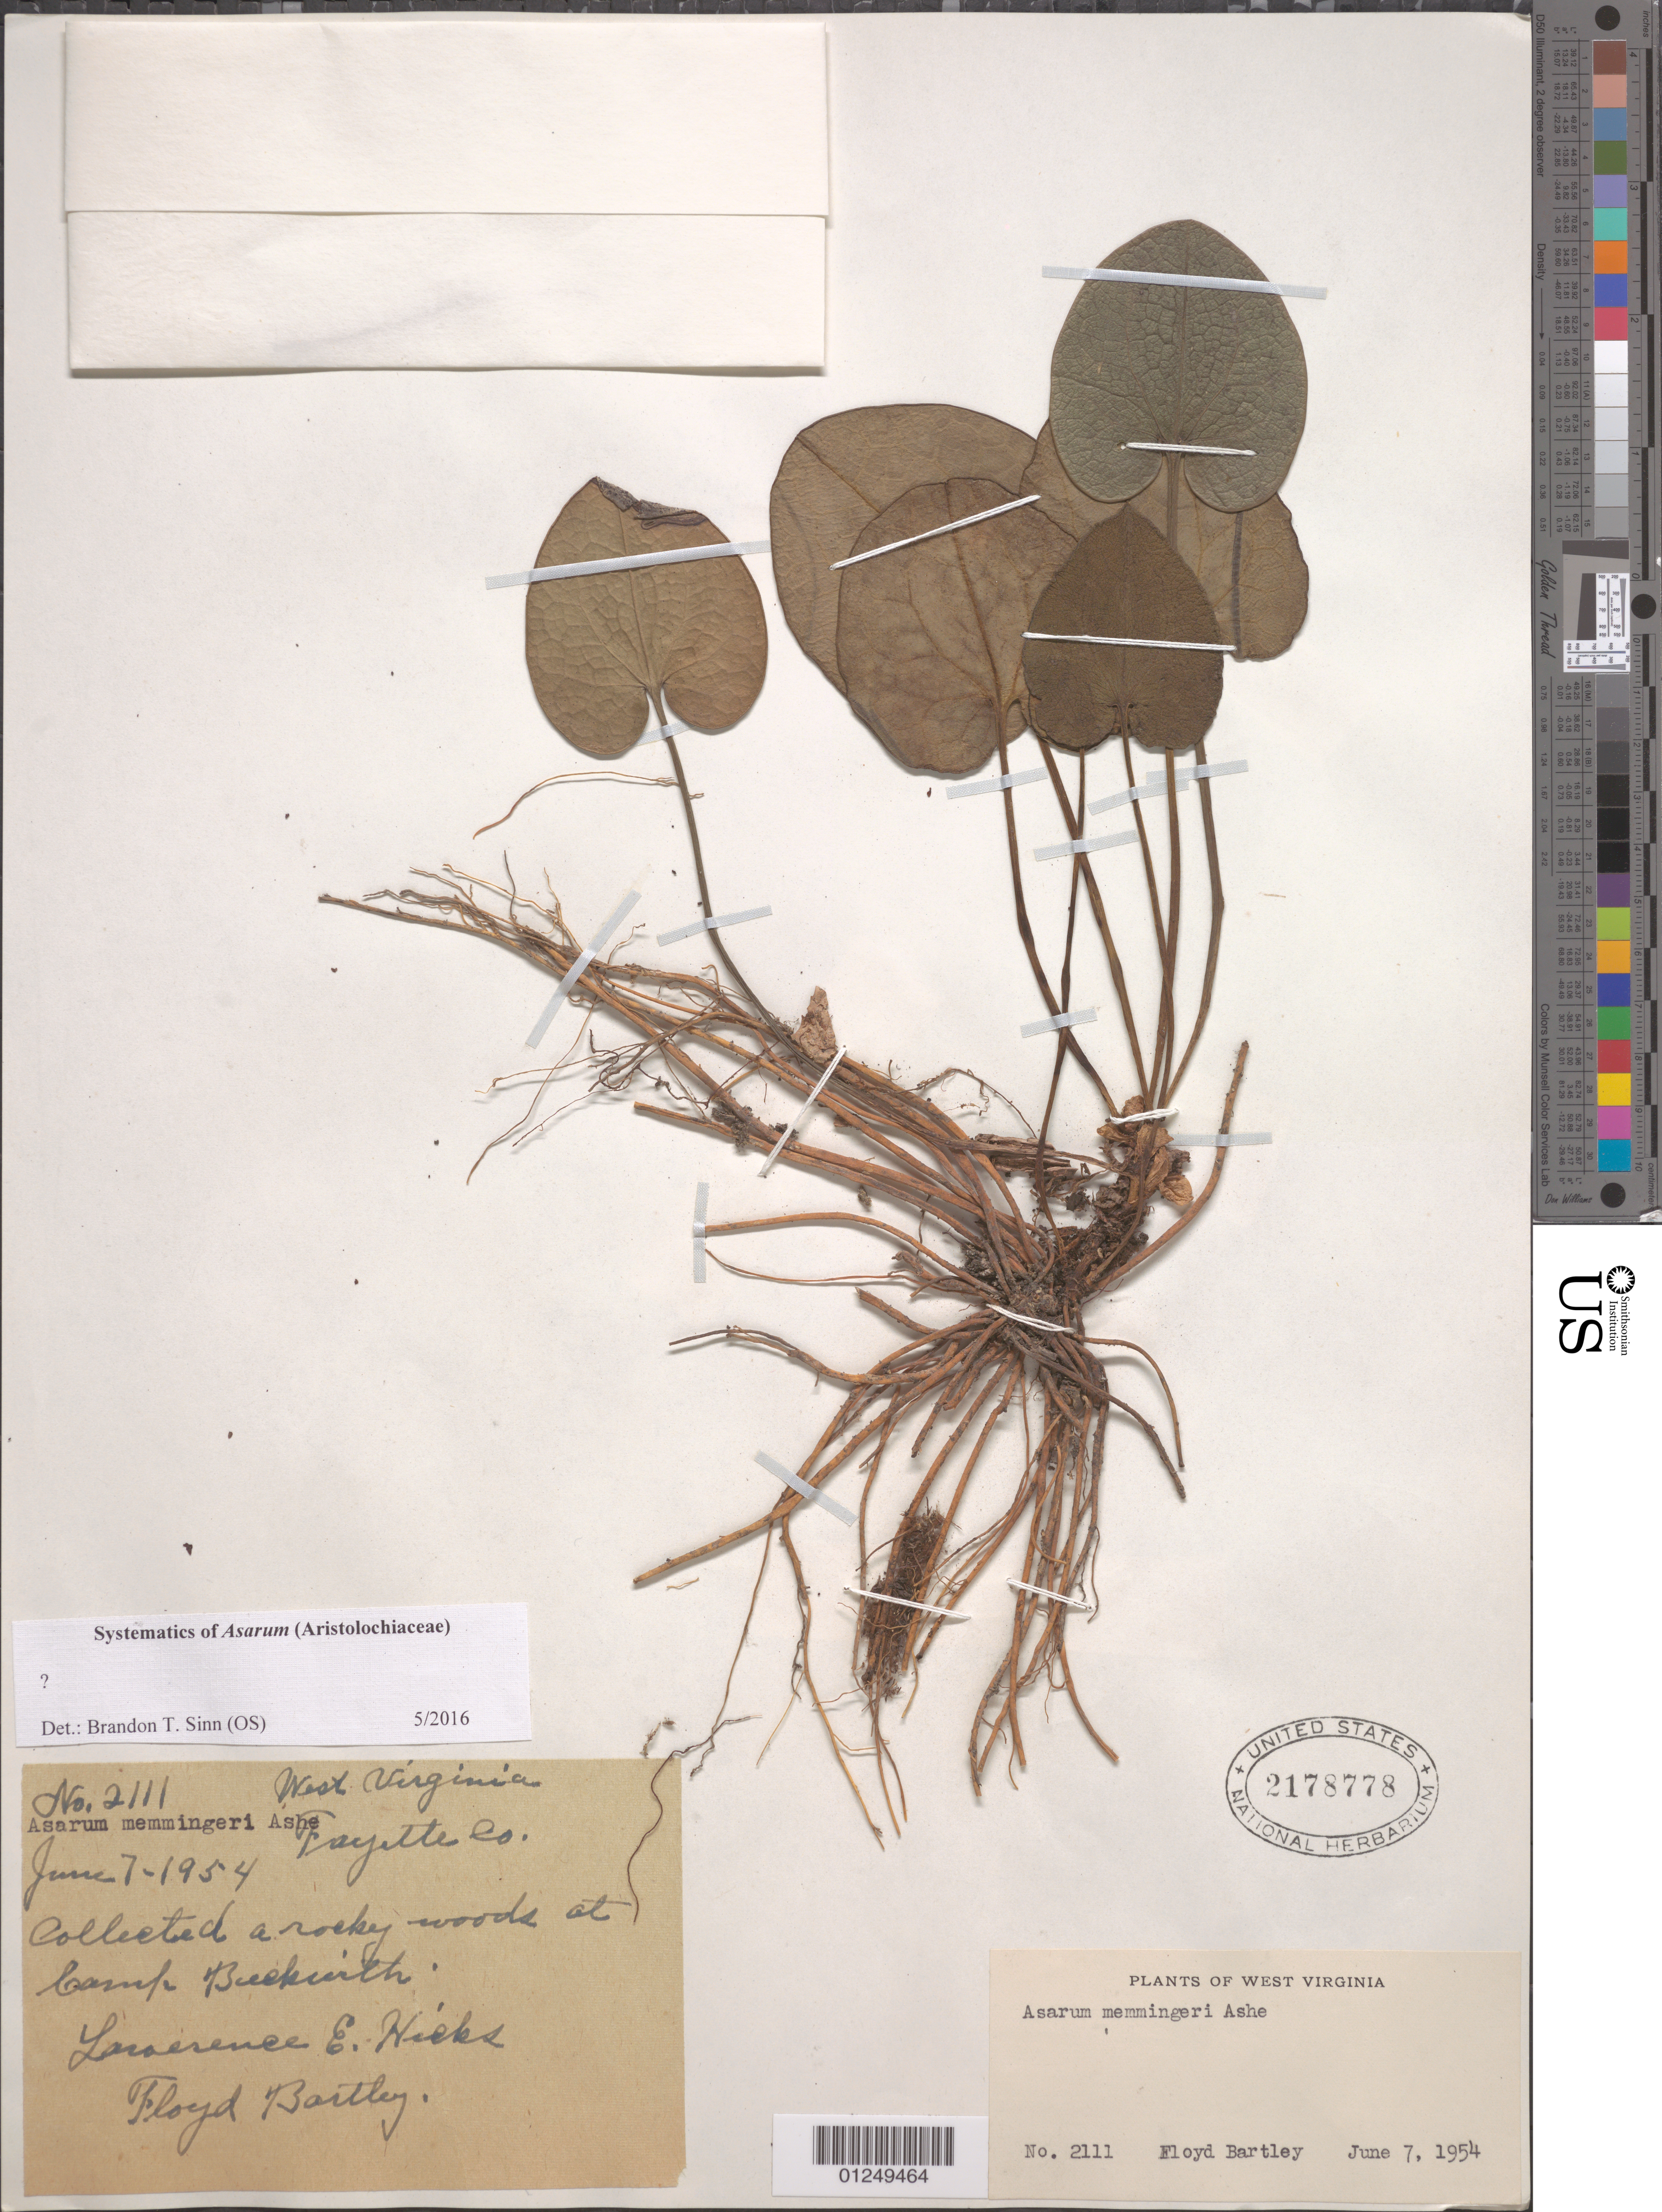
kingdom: Plantae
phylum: Tracheophyta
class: Magnoliopsida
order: Piperales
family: Aristolochiaceae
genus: Asarum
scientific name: Asarum memmingeri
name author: Ashe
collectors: F. Bartley & L. E. Hicks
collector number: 2111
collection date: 1954-06-07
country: United States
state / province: West Virginia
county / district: Fayette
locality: Camp Beckwith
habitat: Rocky woods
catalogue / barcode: US 2178778